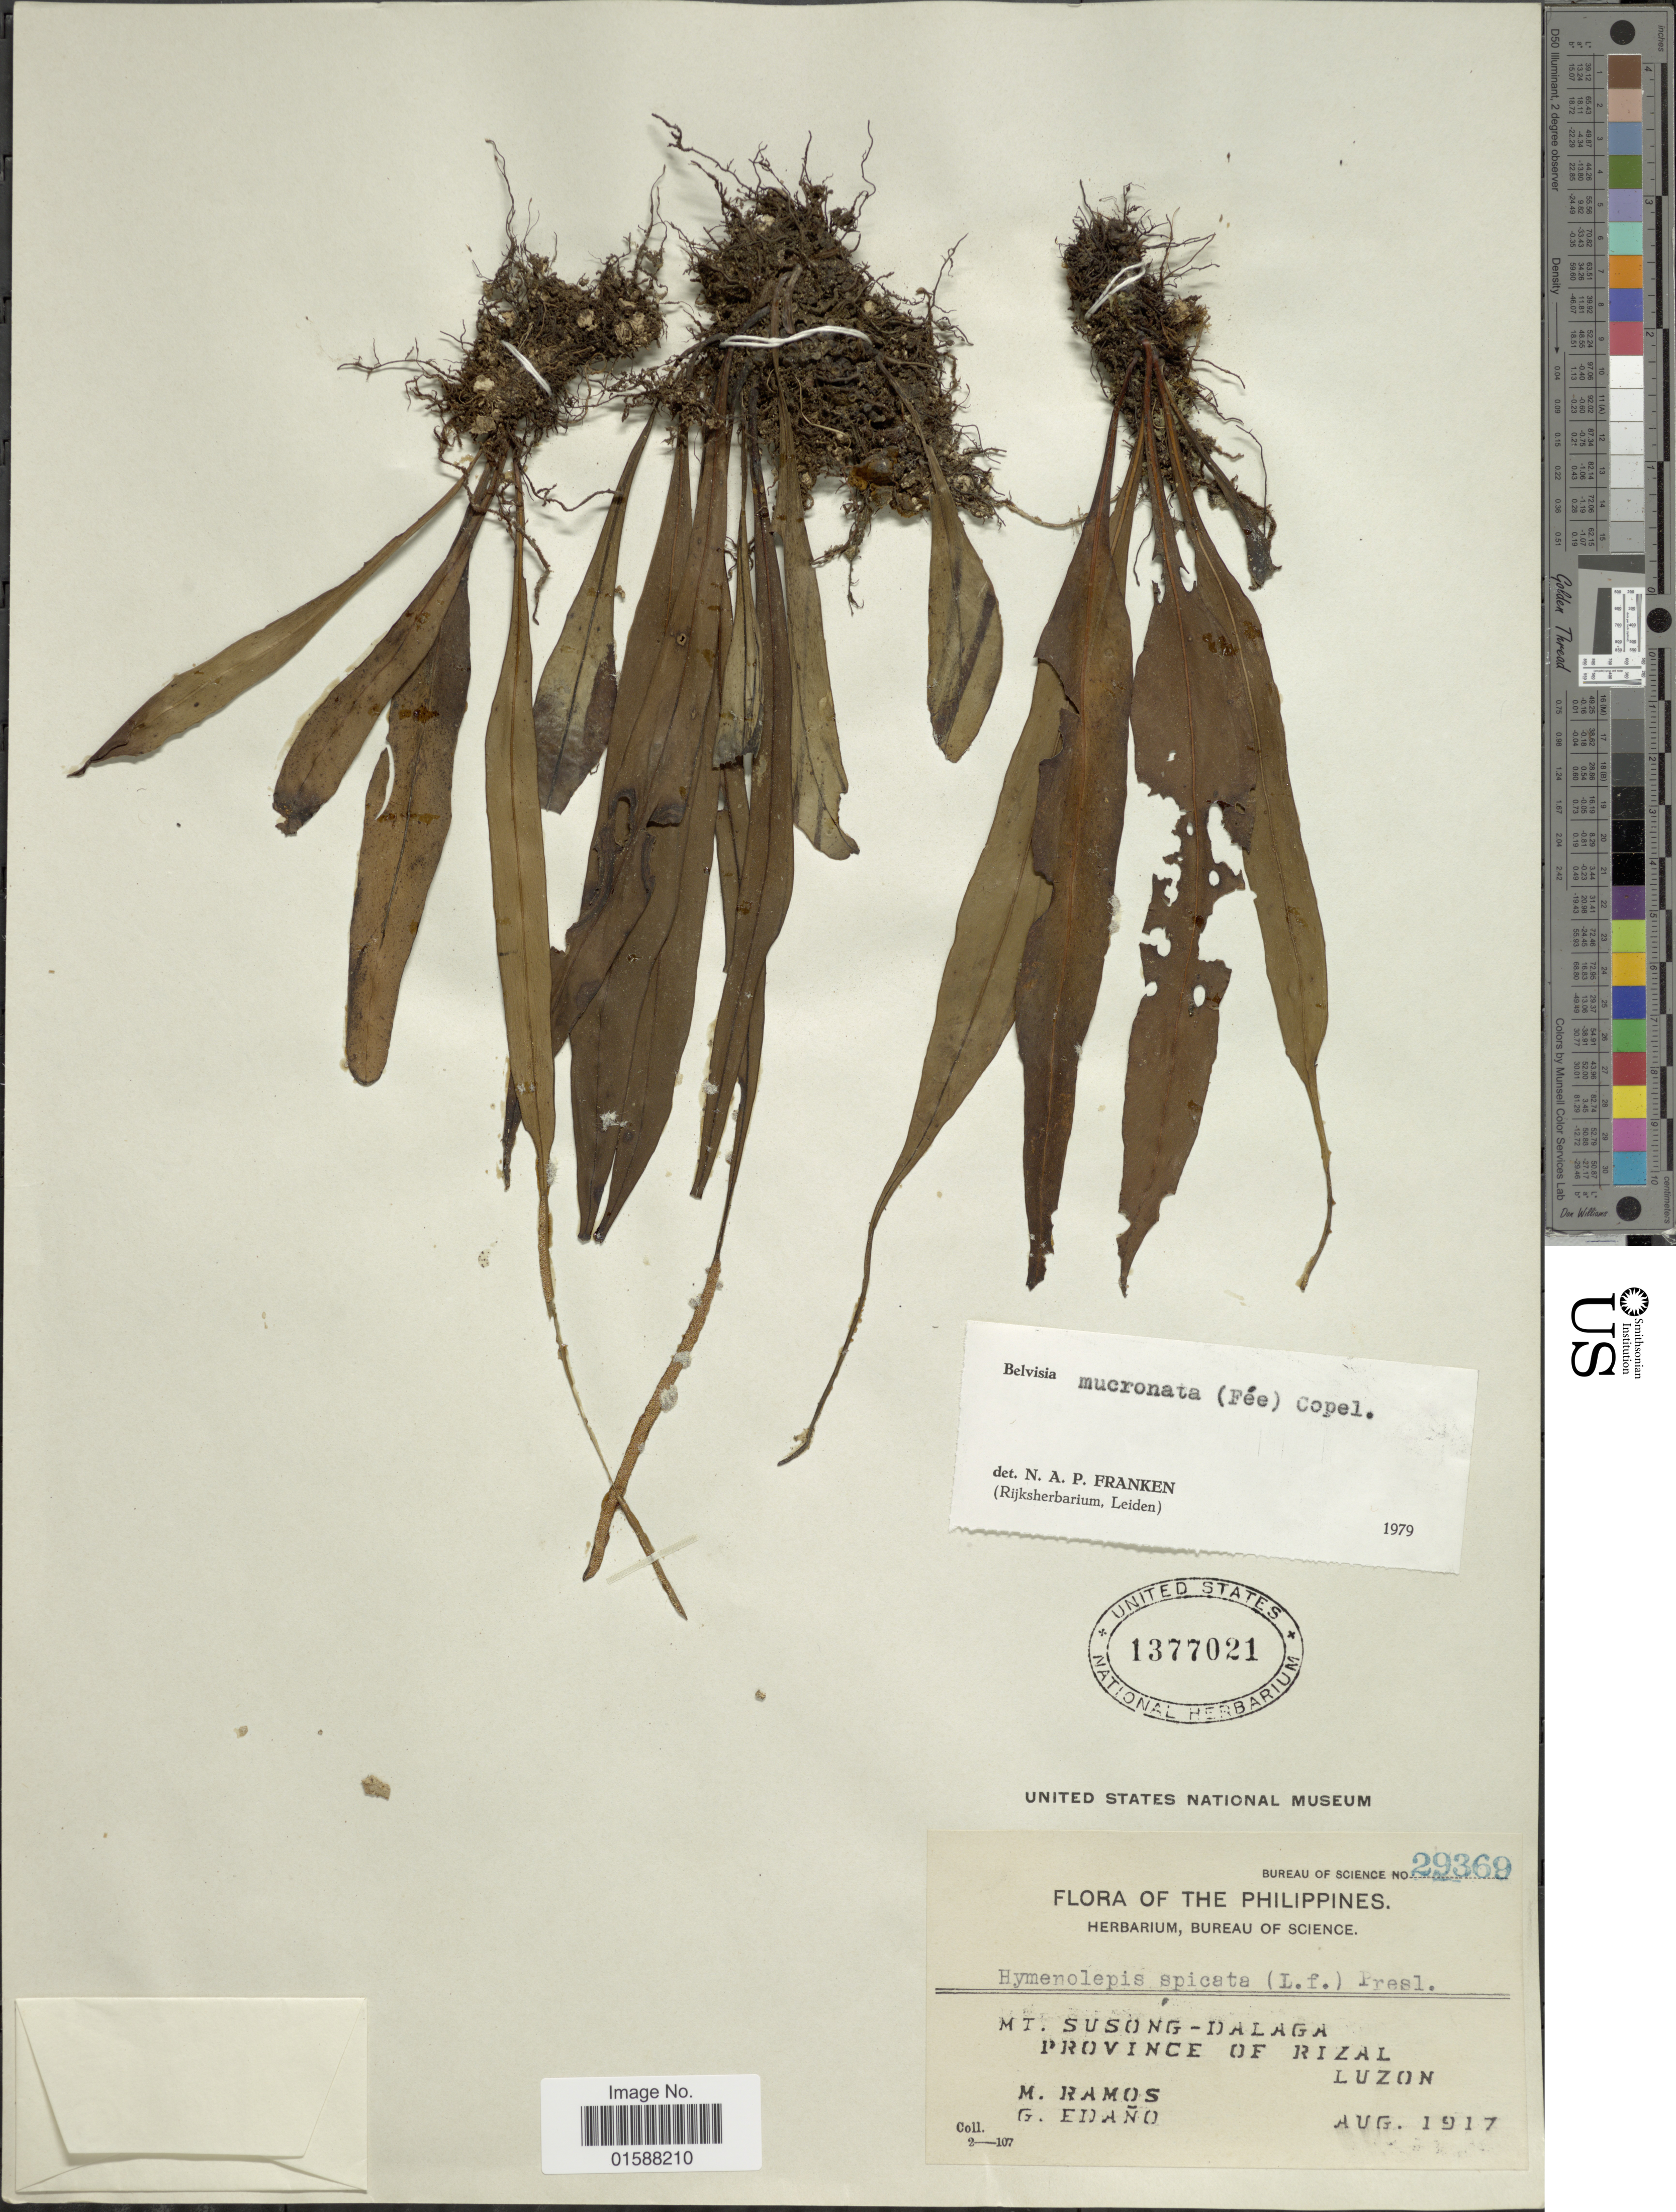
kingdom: Plantae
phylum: Tracheophyta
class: Polypodiopsida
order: Polypodiales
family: Polypodiaceae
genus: Lepisorus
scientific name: Lepisorus mucronatus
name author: (Fée) Li S. Wang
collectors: M. Ramos & G. Edaño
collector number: Bureau of Science 29369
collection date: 1917-08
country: Philippines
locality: Mt. Susong-Dalaga. Province of Rizal. Luzon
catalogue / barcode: US 1377021